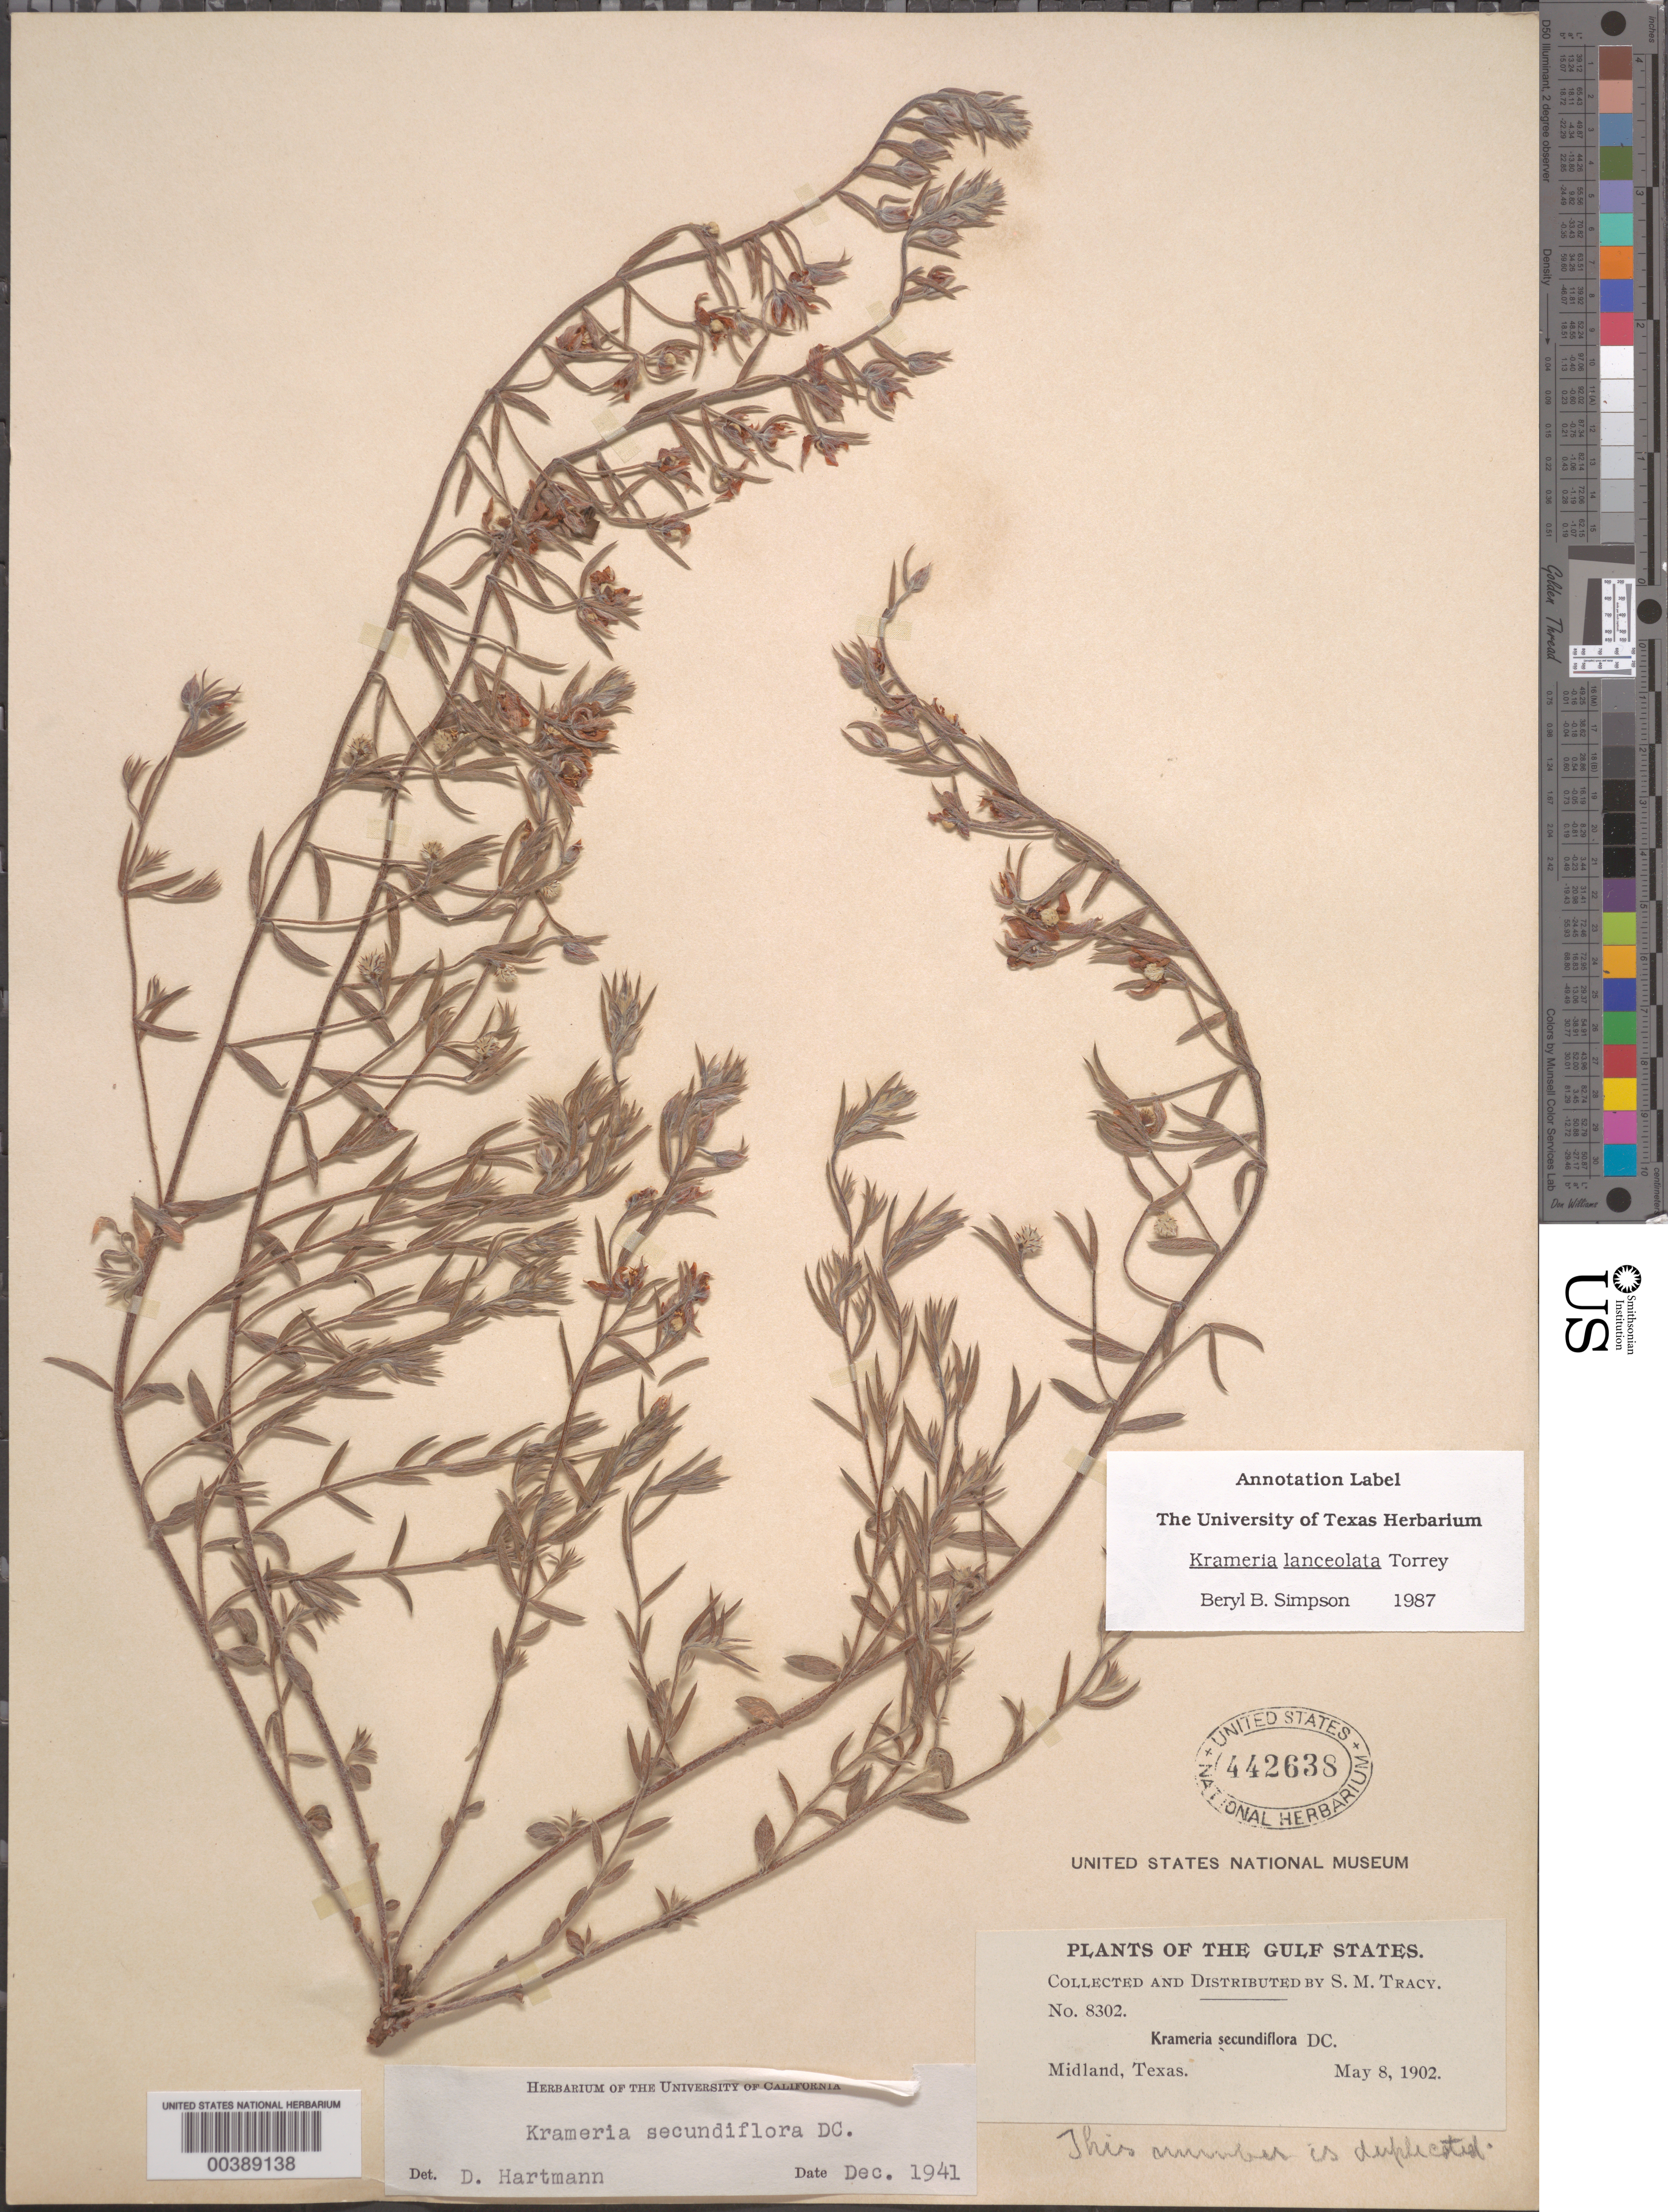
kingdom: Plantae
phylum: Tracheophyta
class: Magnoliopsida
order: Zygophyllales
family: Krameriaceae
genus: Krameria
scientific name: Krameria lanceolata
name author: Torr.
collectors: S. M. Tracy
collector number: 8302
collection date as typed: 08 May 1902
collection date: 1902-05-08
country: United States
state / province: Texas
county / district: Midland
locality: Midland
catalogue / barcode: US 442638